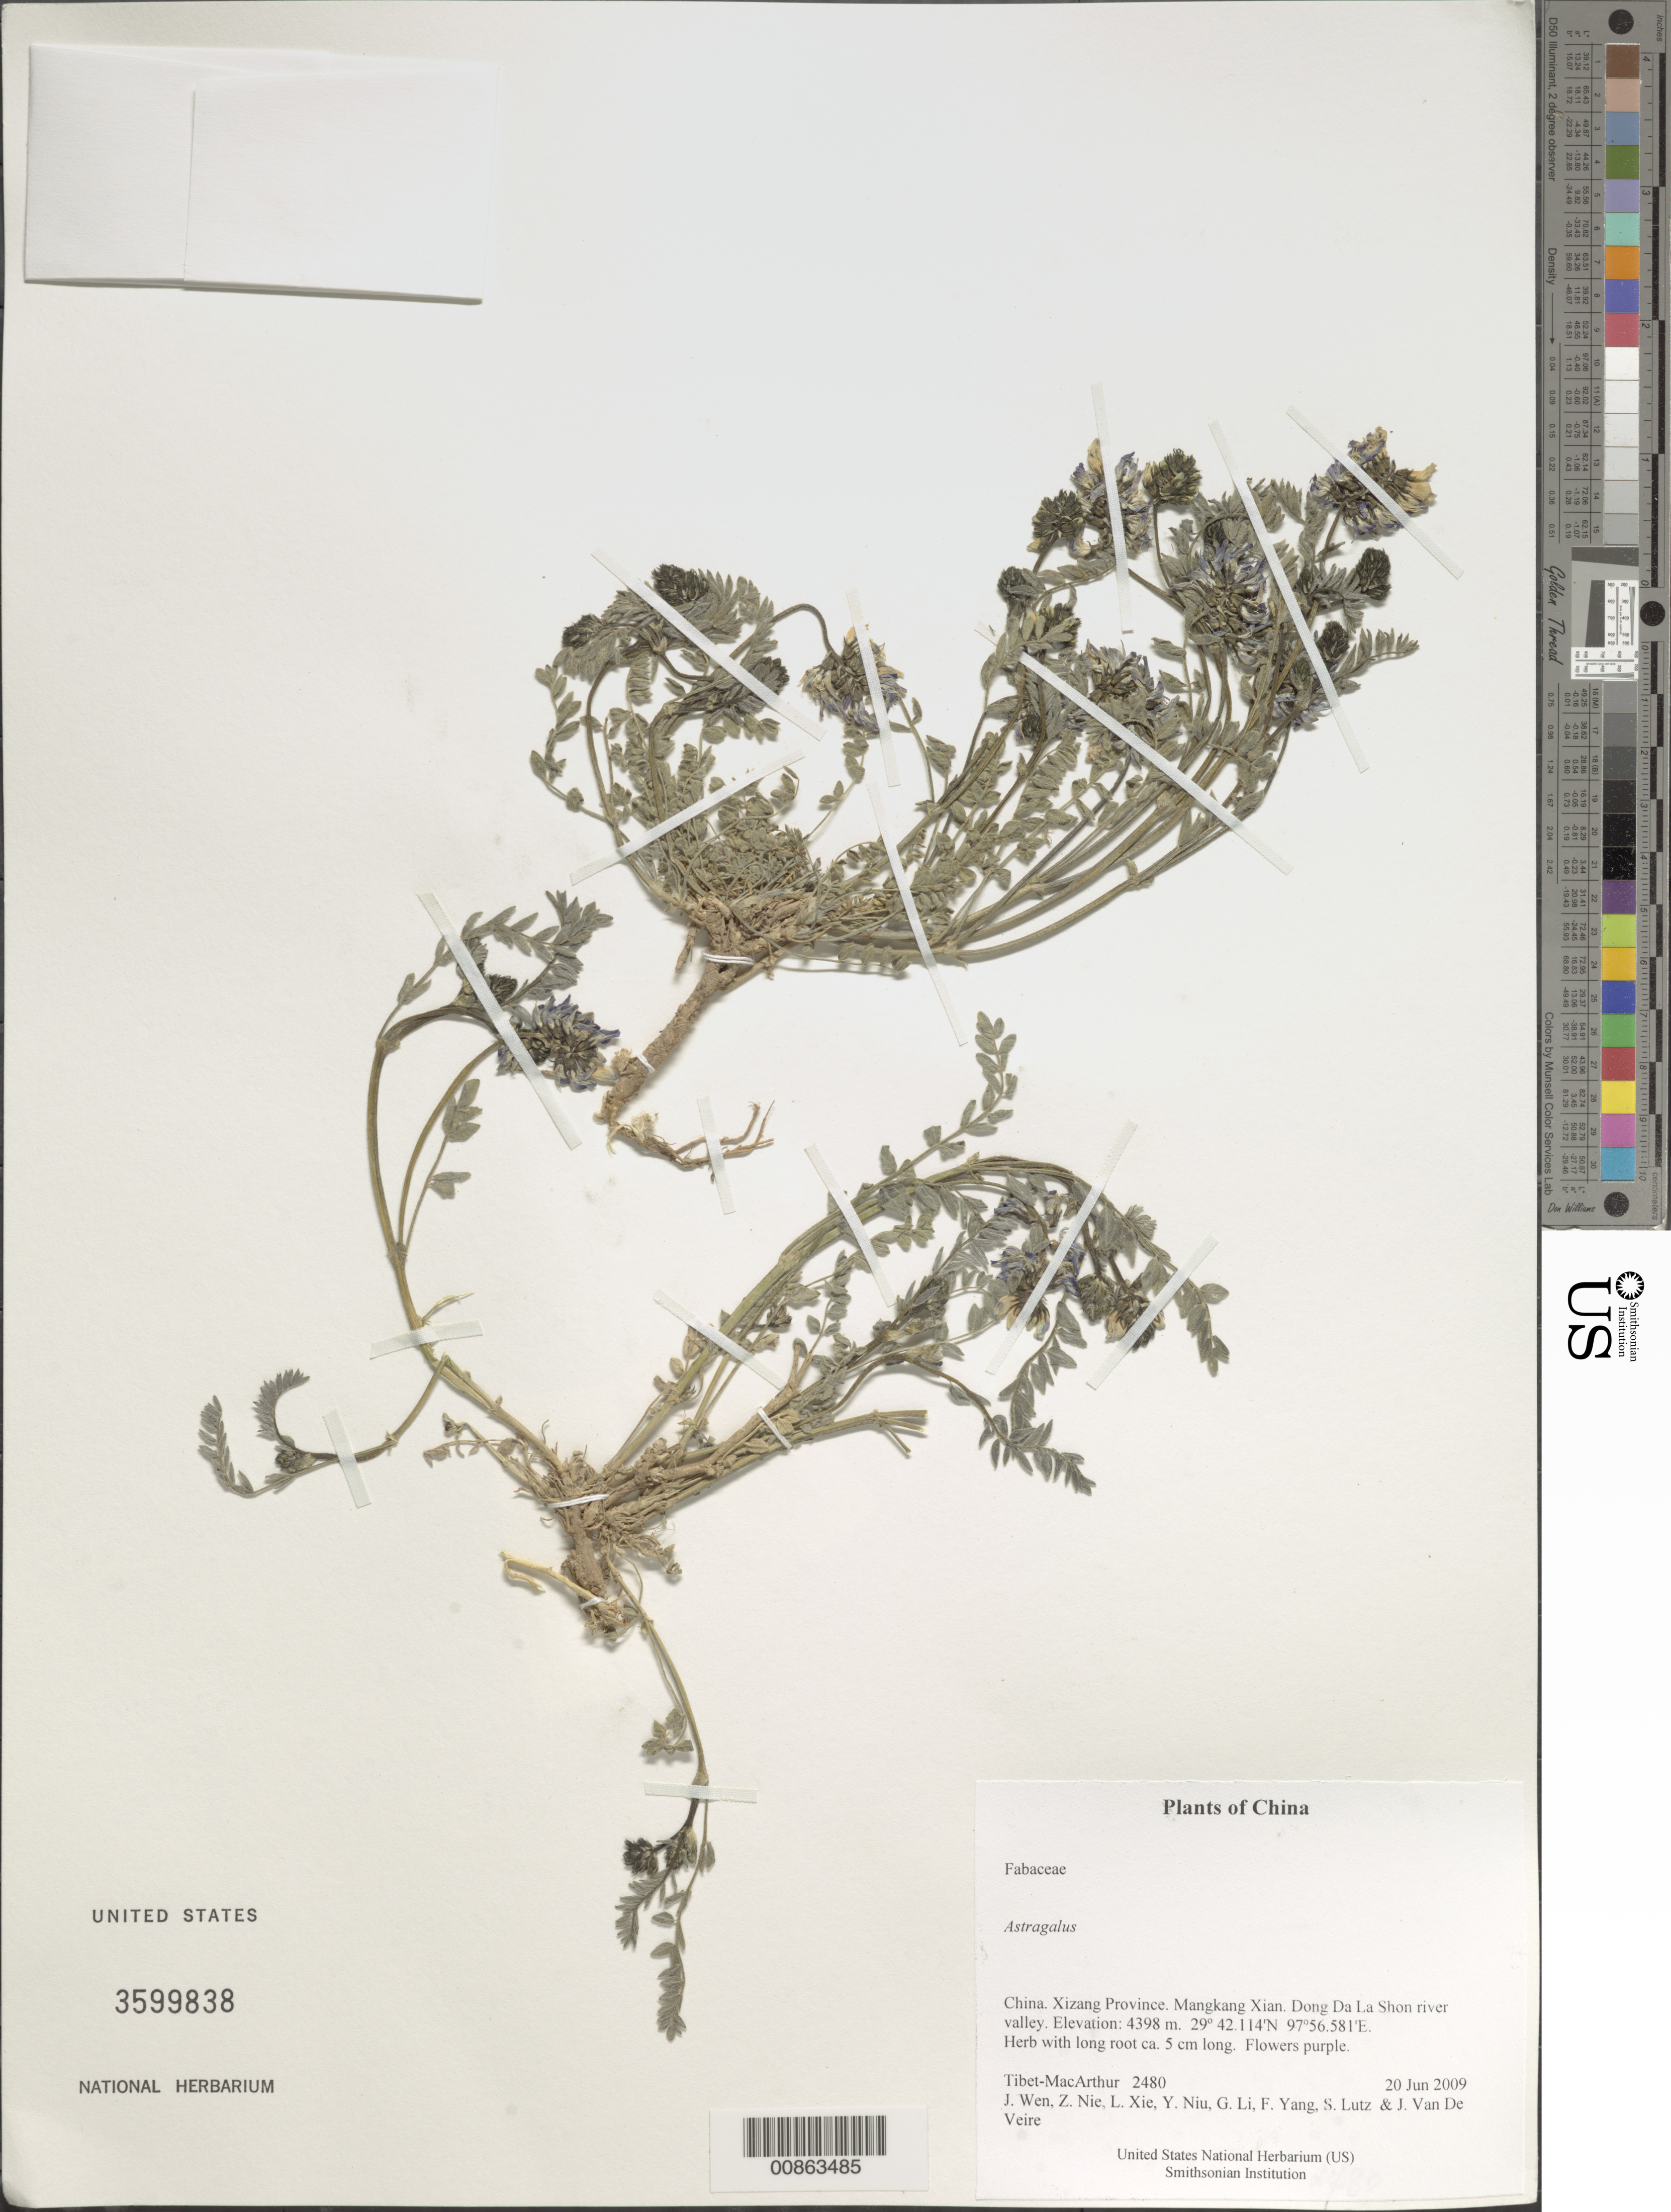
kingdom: Plantae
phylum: Tracheophyta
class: Magnoliopsida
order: Fabales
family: Fabaceae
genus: Astragalus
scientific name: Astragalus sp.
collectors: Tibet-MacArthur, J. Wen, Z. Nie, L. Xie, Y. Niu, G. Li, F. Yang, S. Lutz & J. Van De Veire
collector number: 2480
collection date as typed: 20 Jun 2009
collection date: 2009-06-20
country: China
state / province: Xizang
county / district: Mangkang Xian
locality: Dong Da La Shon river valley.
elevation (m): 4398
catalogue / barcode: US 3599838